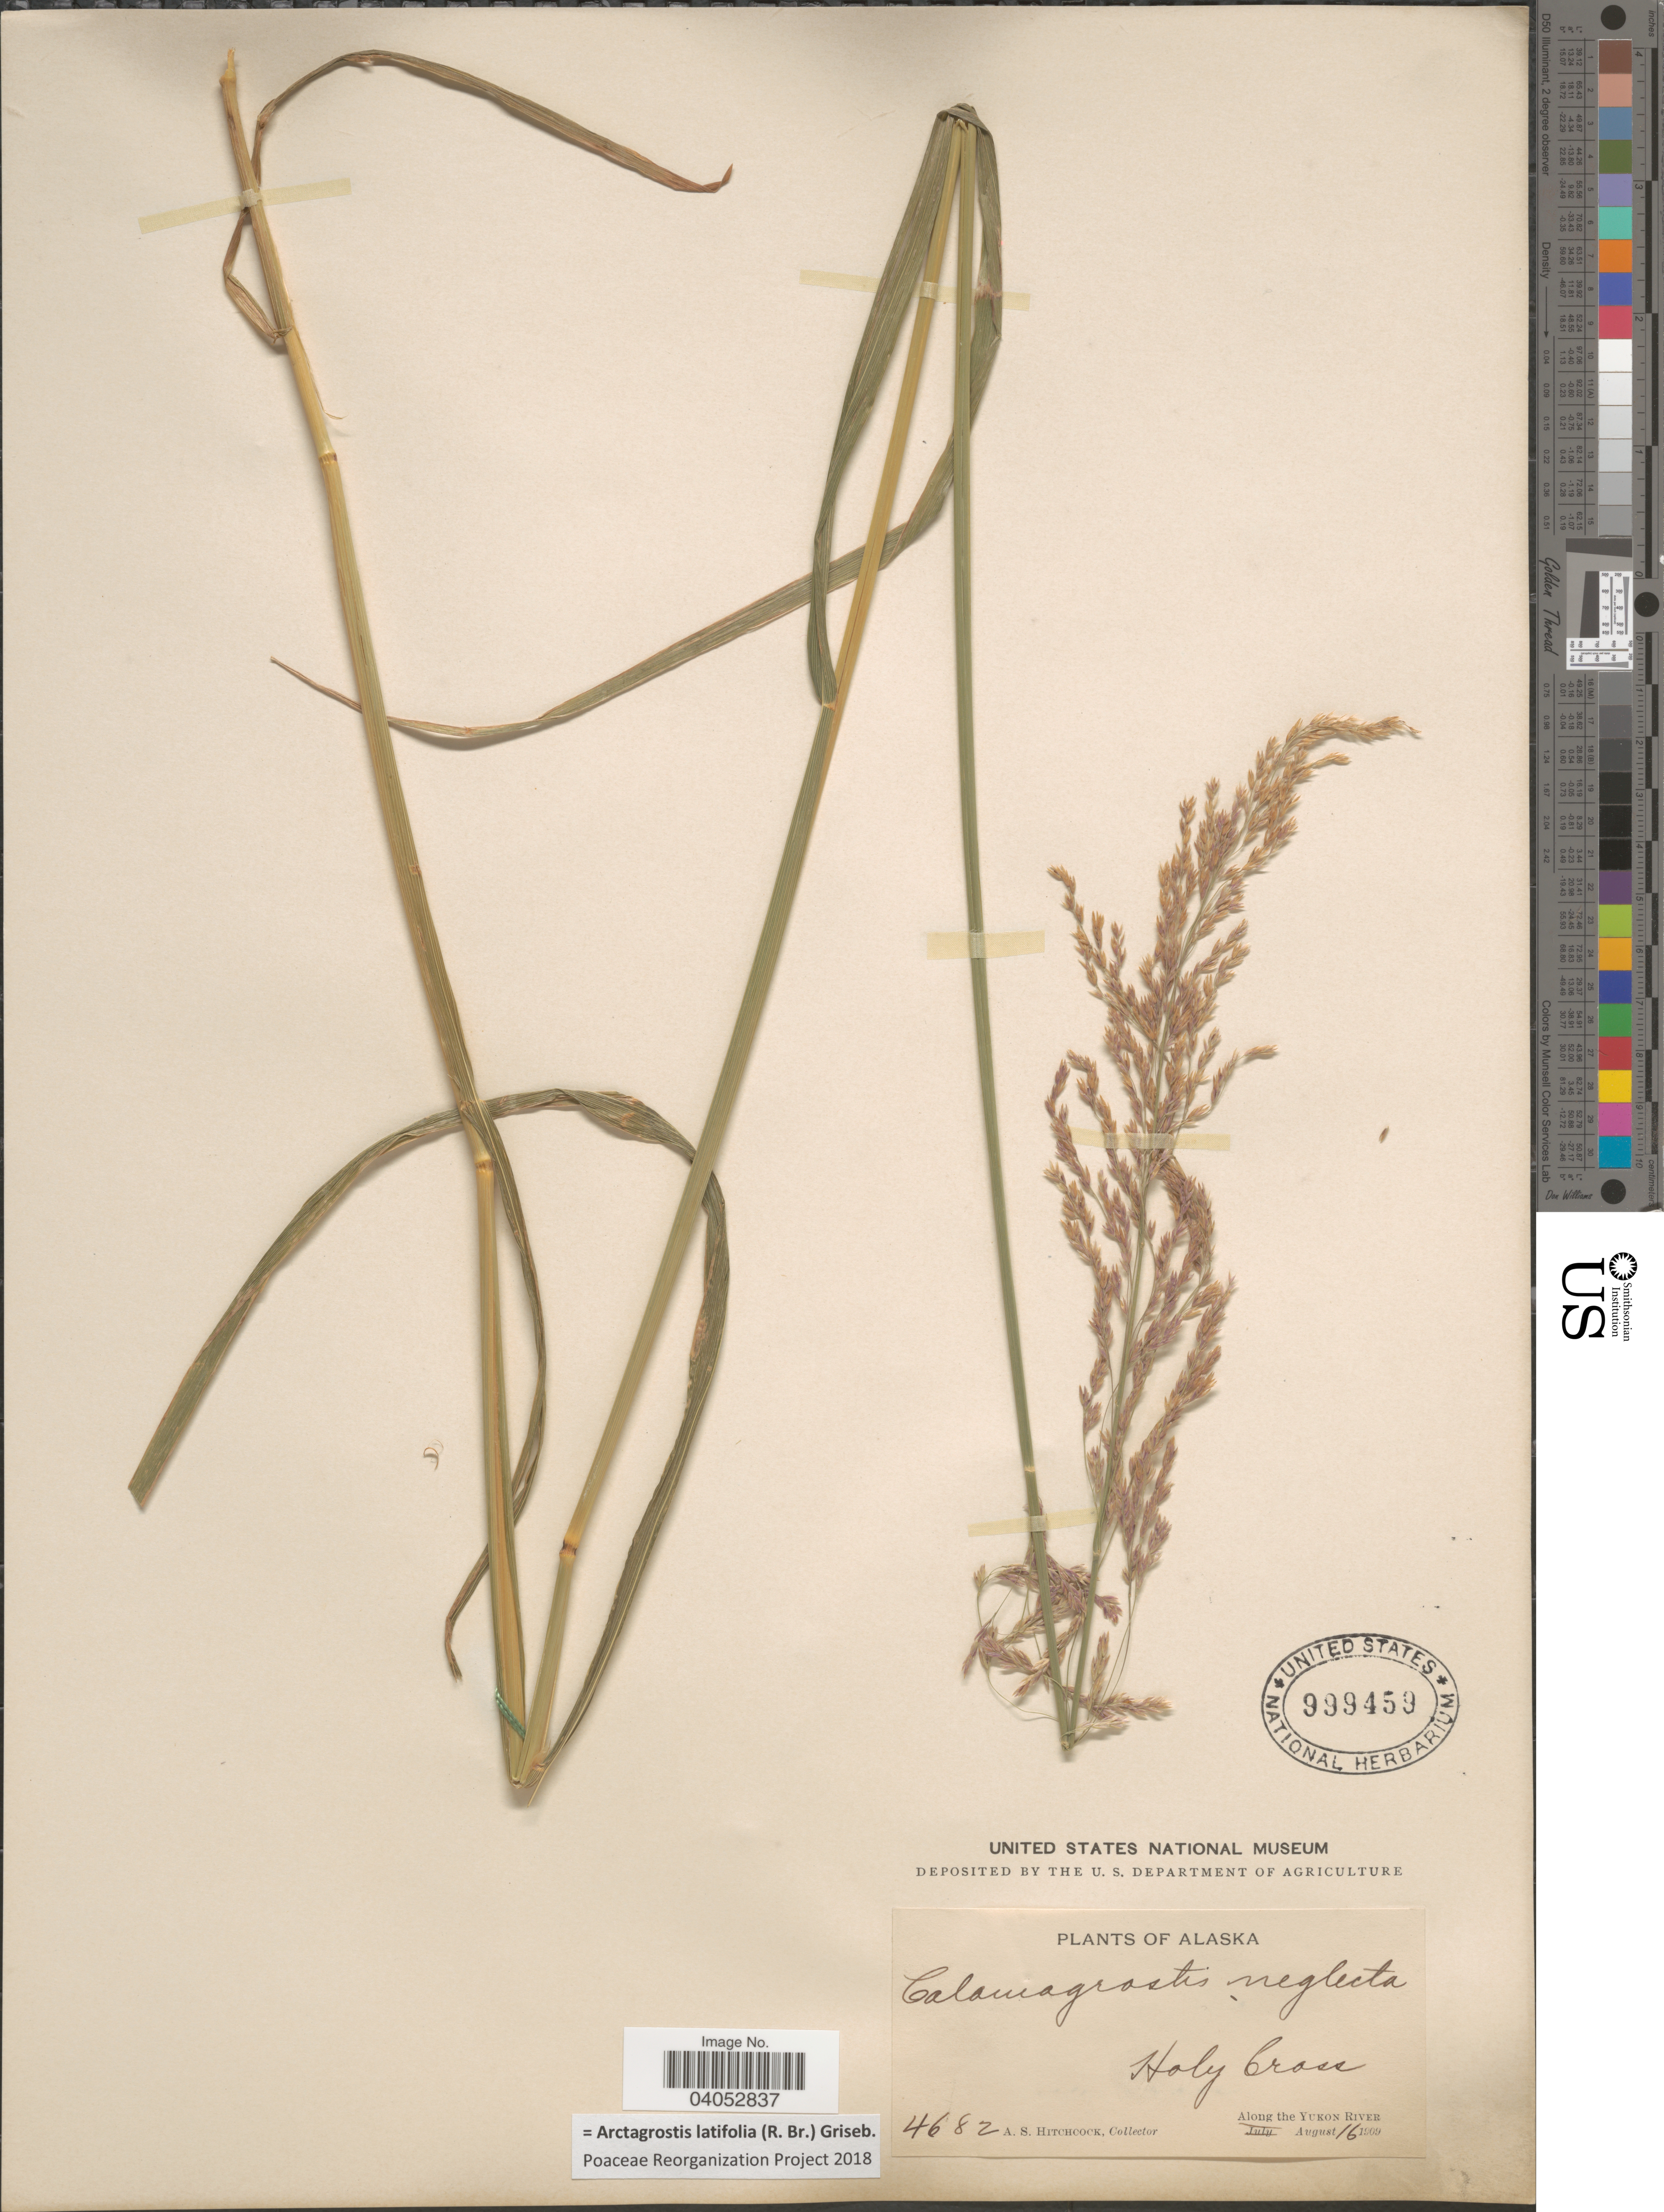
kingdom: Plantae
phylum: Tracheophyta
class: Liliopsida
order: Poales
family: Poaceae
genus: Arctagrostis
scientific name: Arctagrostis latifolia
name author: (R. Br.) Griseb.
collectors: A. S. Hitchcock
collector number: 4682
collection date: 1909-08-16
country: United States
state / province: Alaska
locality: Holy Cross. Along the Yukon River.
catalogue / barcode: US 999459